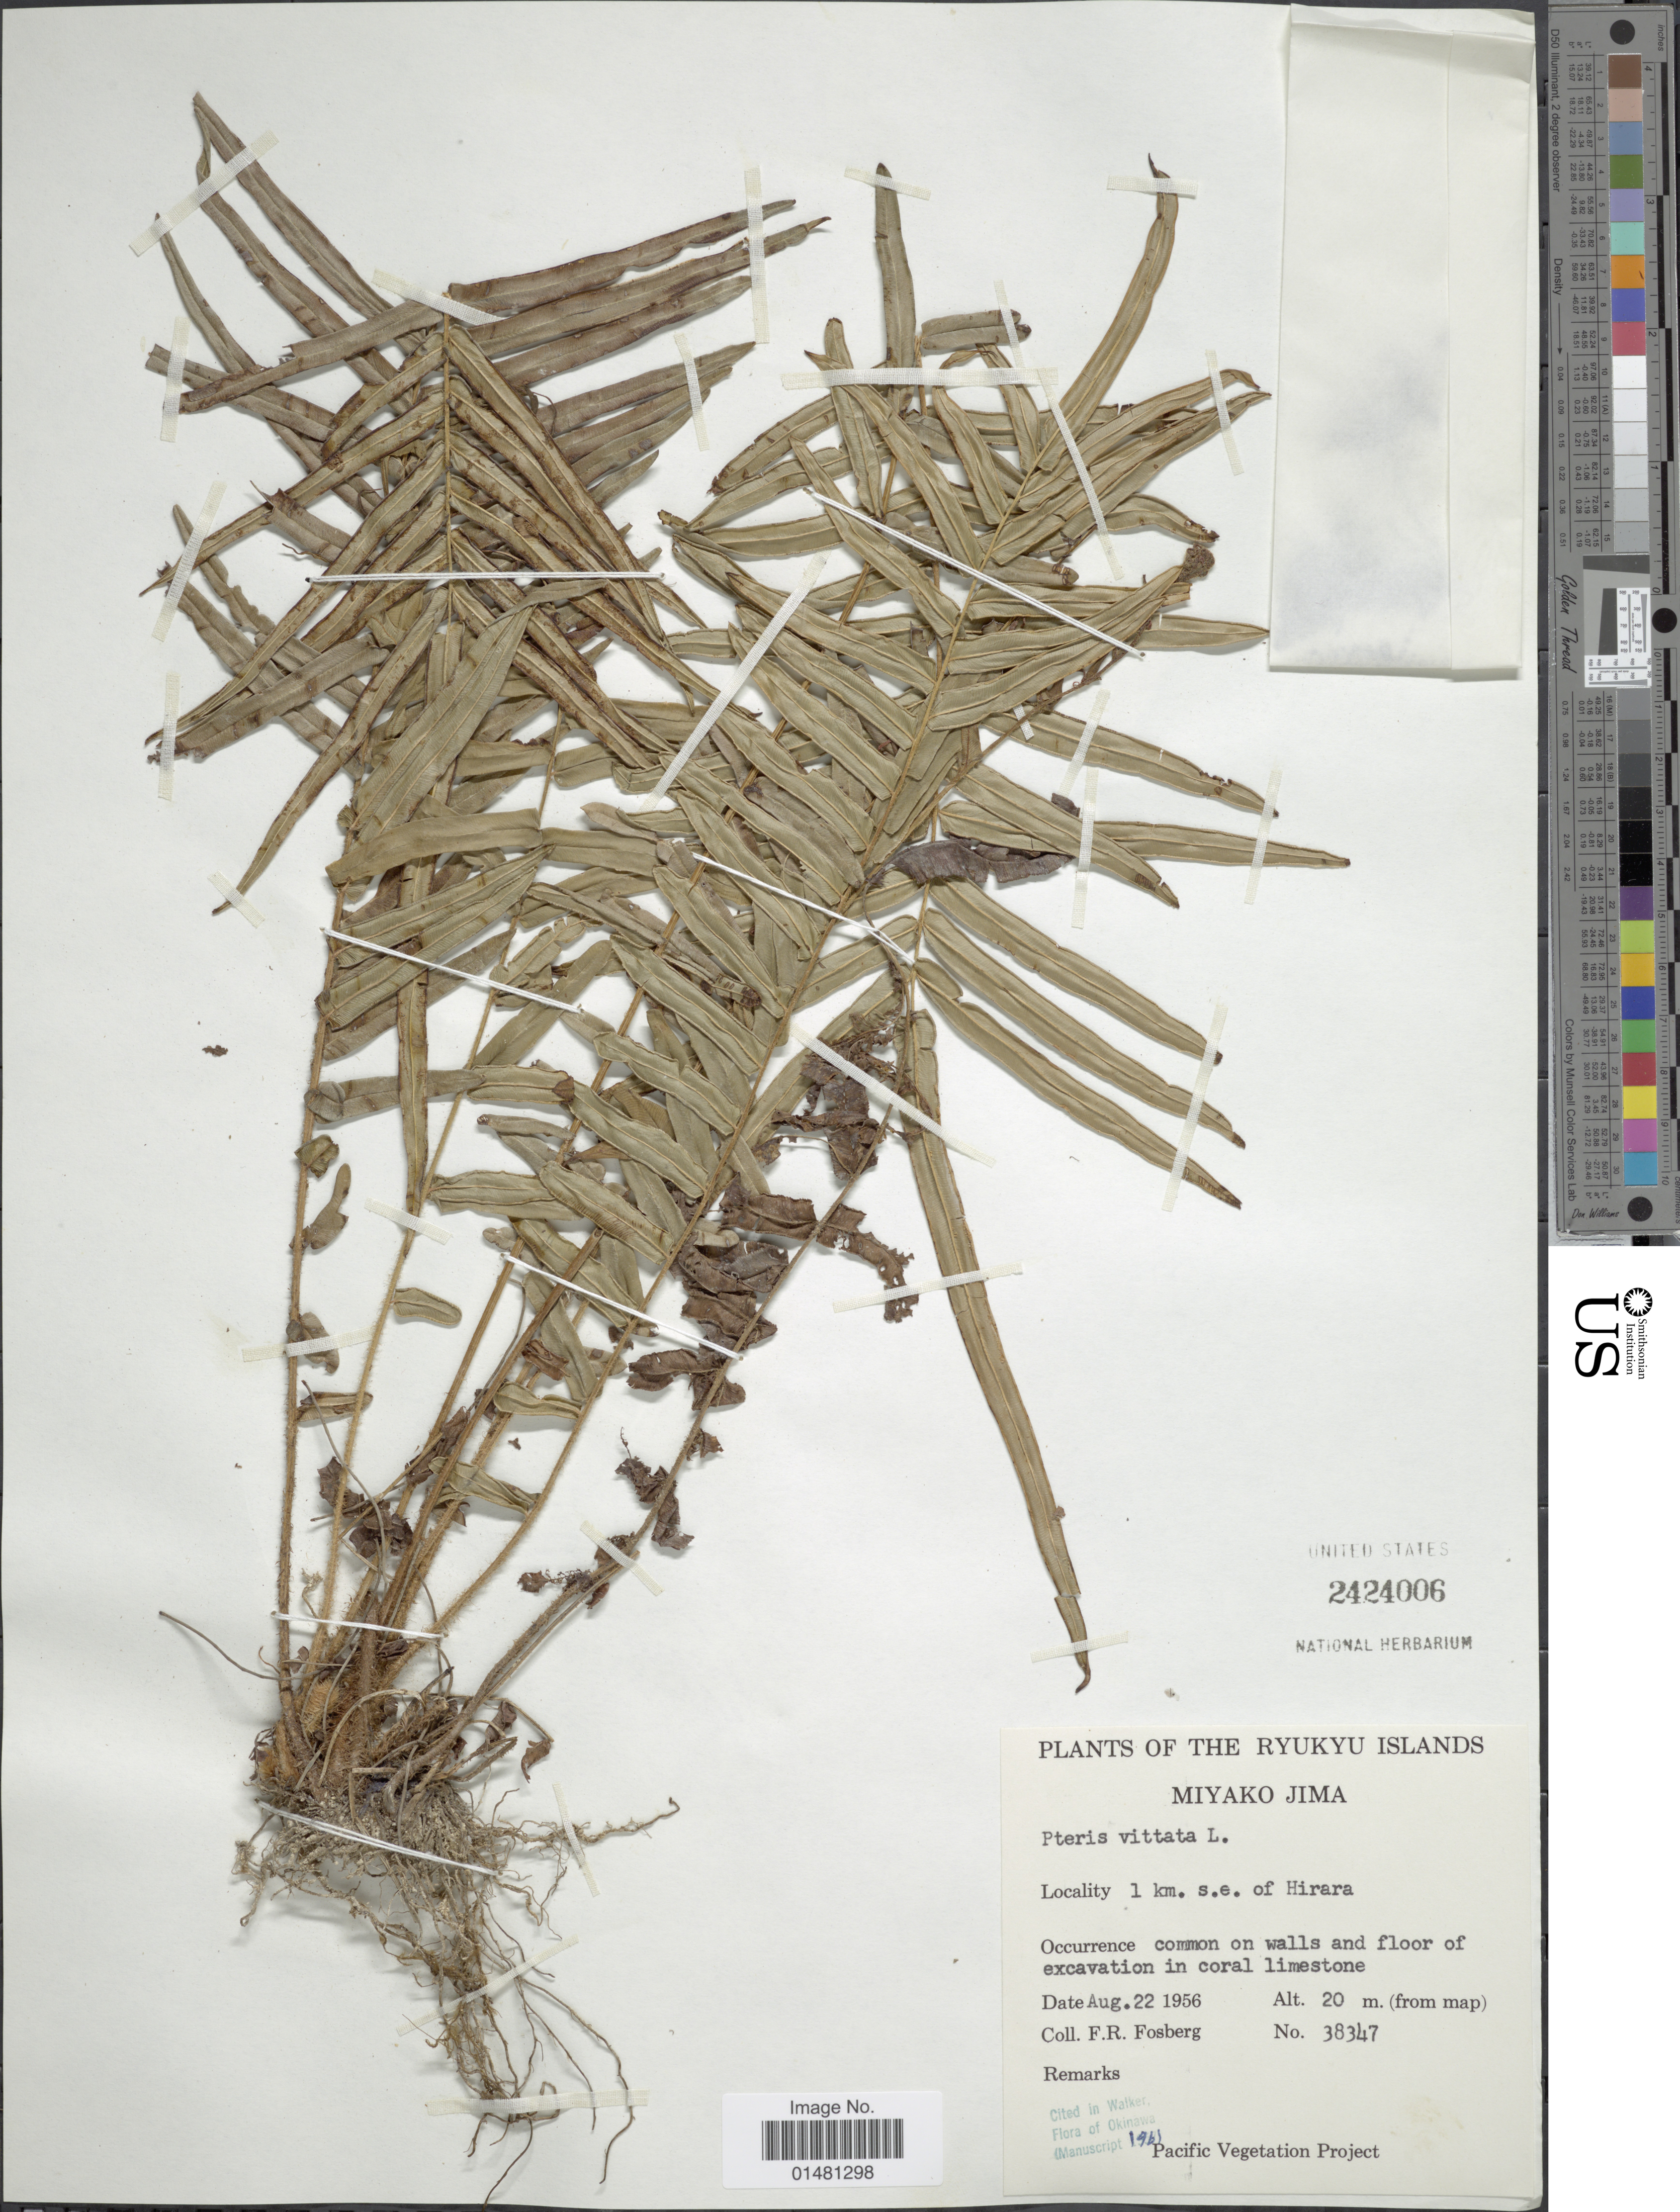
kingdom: Plantae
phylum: Tracheophyta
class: Polypodiopsida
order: Polypodiales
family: Pteridaceae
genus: Pteris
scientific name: Pteris vittata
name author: L.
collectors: F. R. Fosberg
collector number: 38347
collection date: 1956-08-22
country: Japan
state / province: Okinawa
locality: The Ryukyu Islands, Miyako Jima, 1 km. s.e. of Hirara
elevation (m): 20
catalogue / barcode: US 2424006